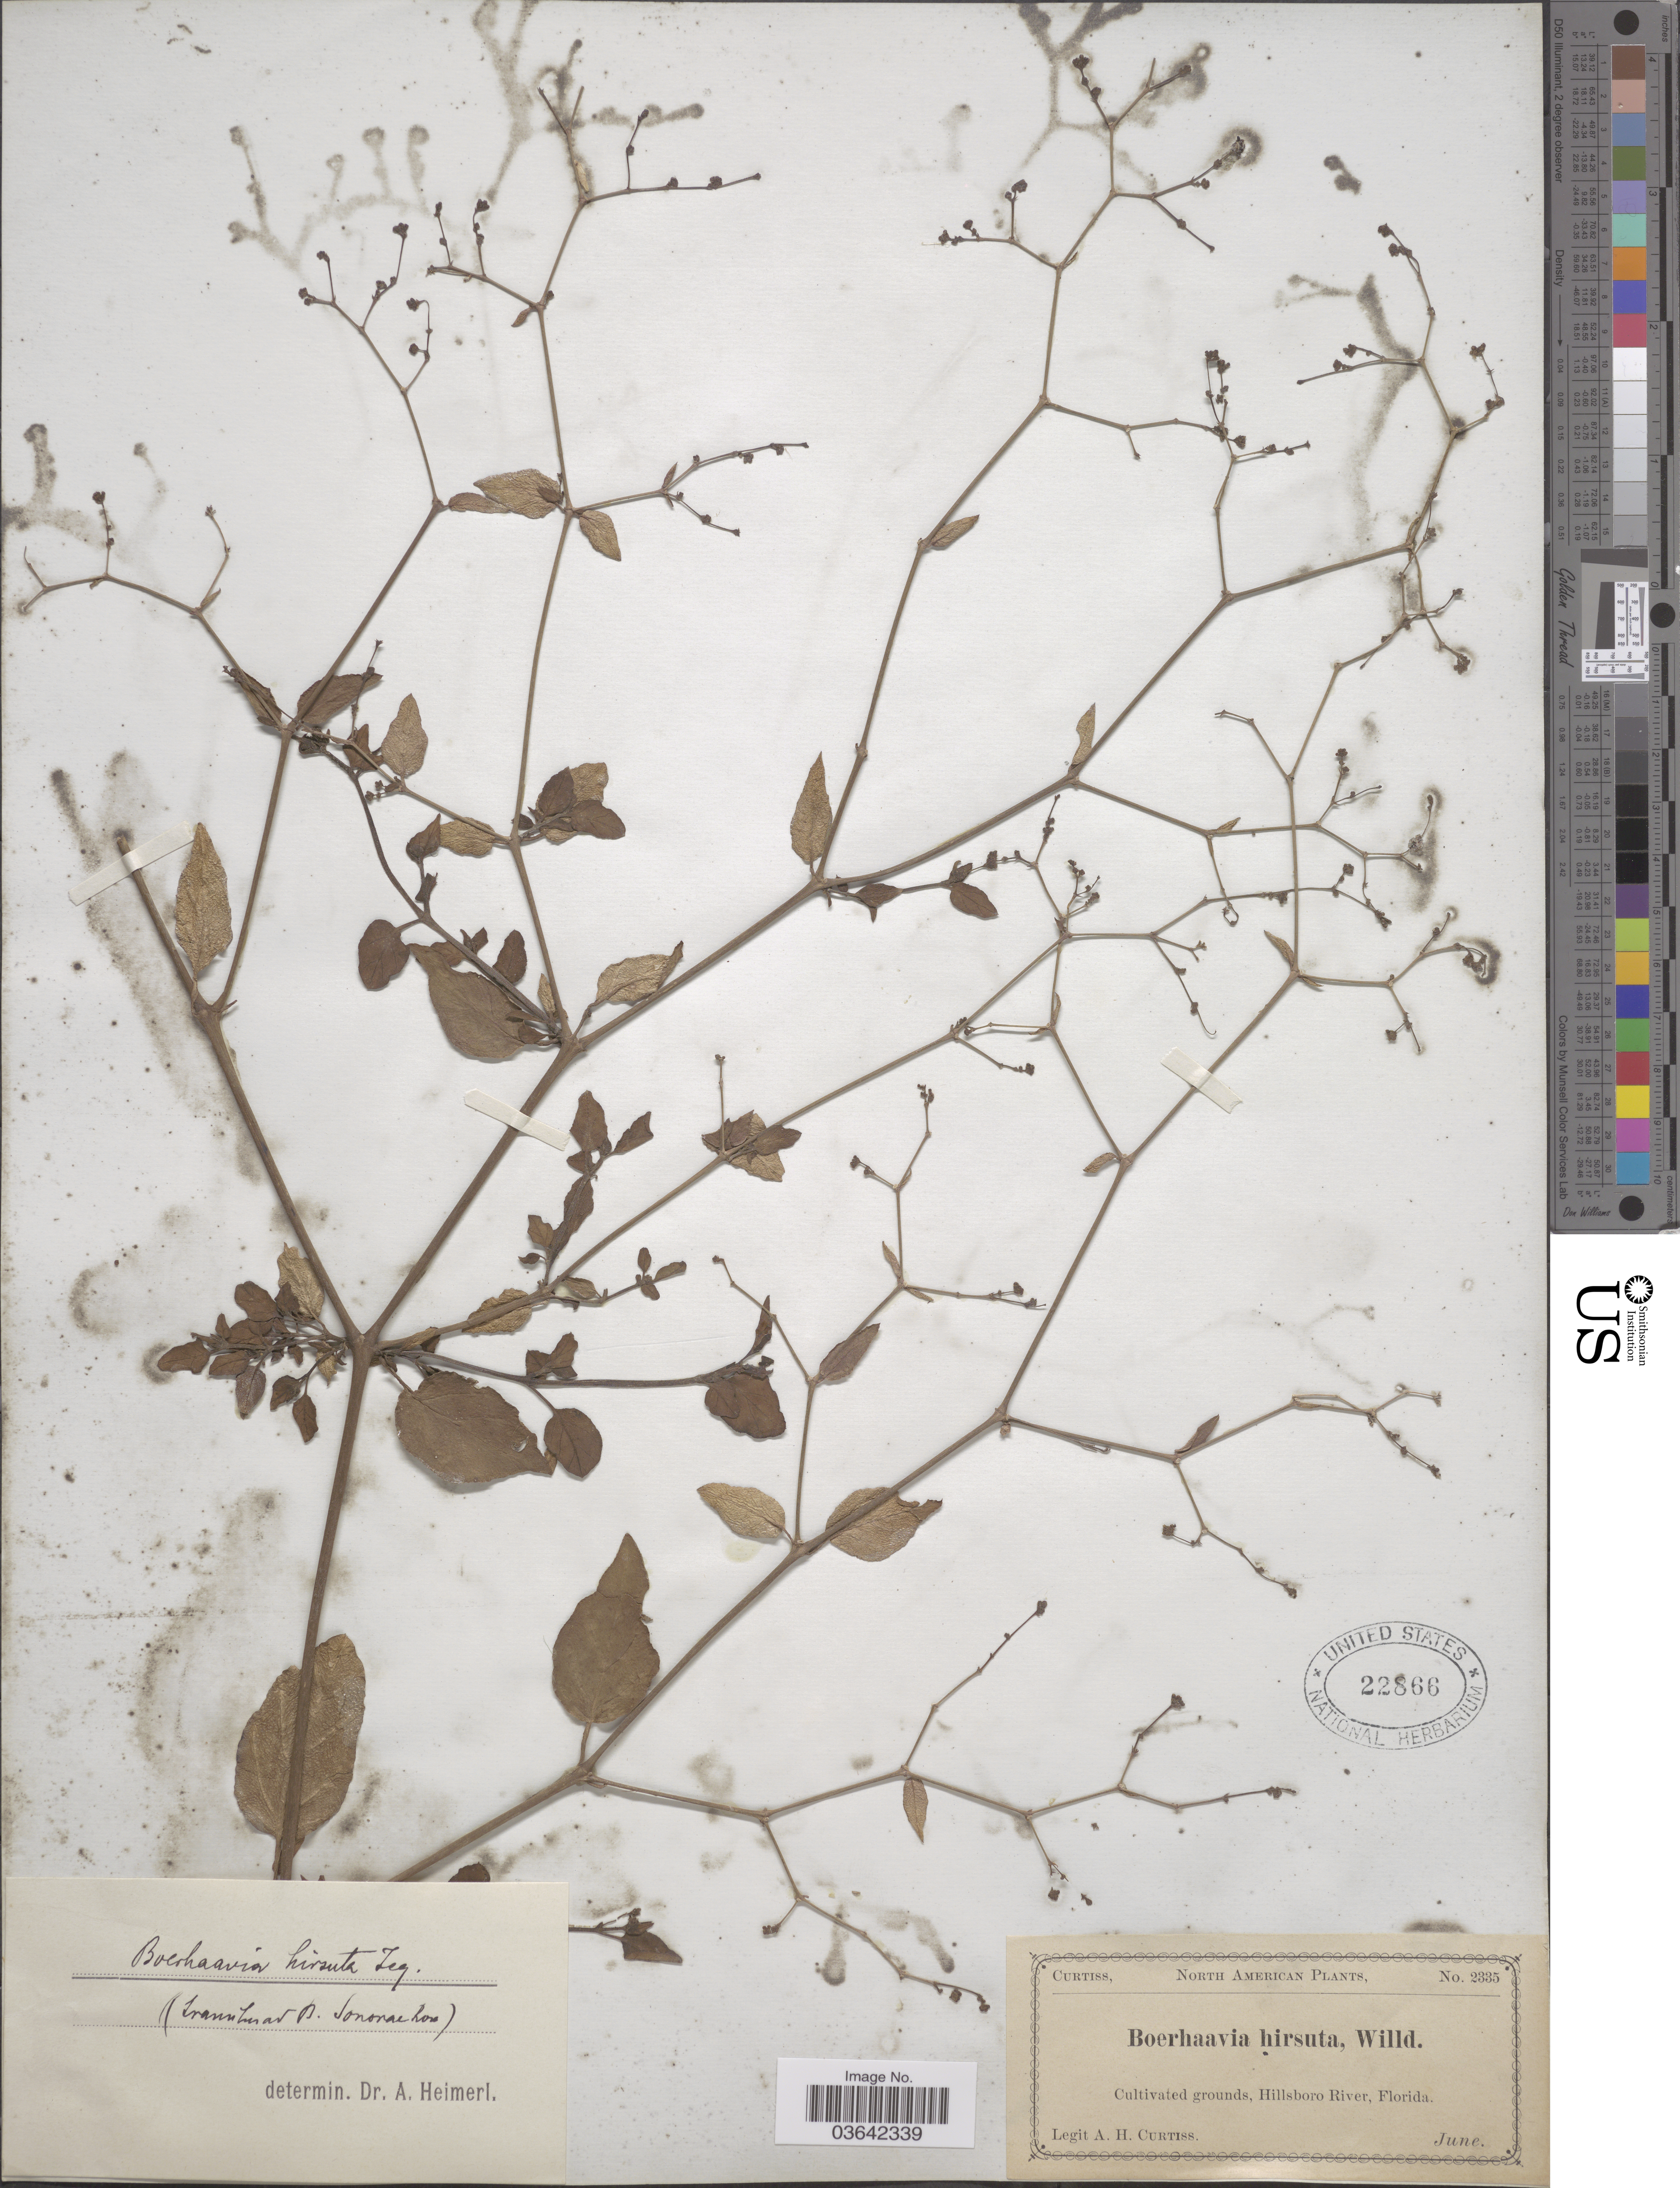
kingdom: Plantae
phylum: Tracheophyta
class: Magnoliopsida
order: Caryophyllales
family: Nyctaginaceae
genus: Boerhavia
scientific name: Boerhavia adscendens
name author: Willd.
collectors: A. H. Curtiss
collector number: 2335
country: United States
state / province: Florida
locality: Hillsboro River.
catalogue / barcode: US 22866